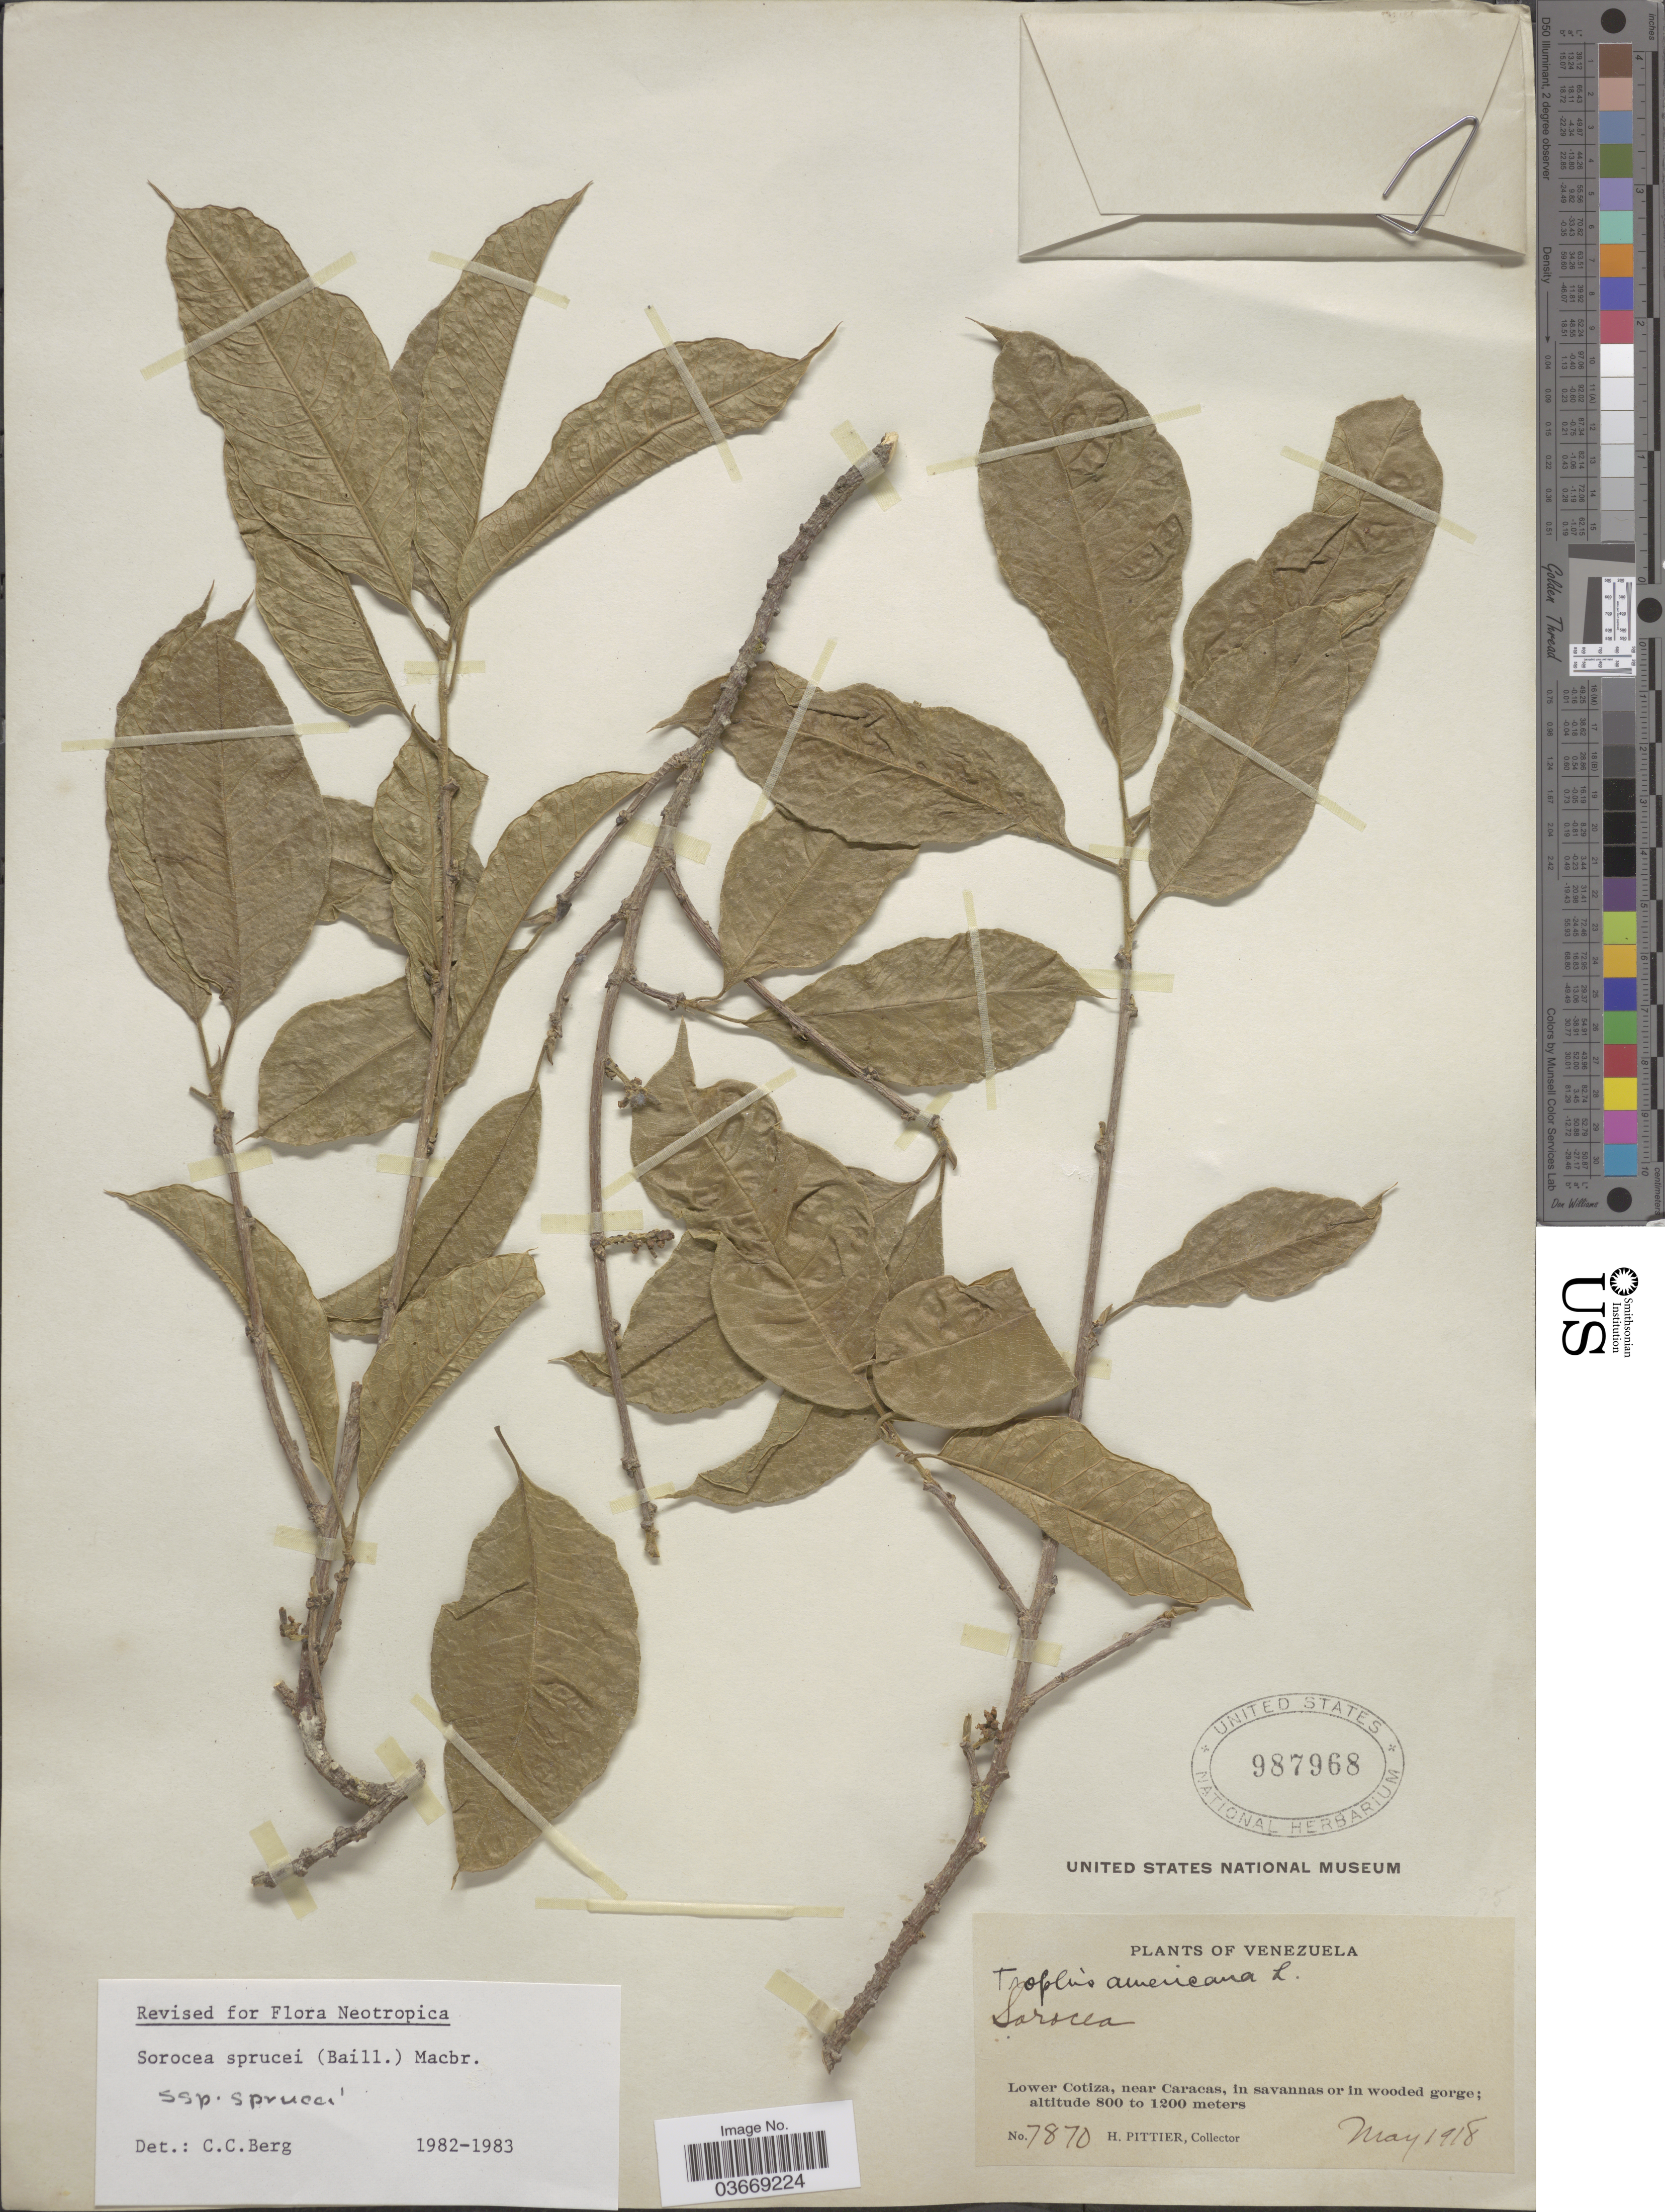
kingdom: Plantae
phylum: Tracheophyta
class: Magnoliopsida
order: Rosales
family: Moraceae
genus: Sorocea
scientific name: Sorocea sprucei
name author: (Baill.) J.F. Macbr.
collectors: H. F. Pittier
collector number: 7870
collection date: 1918-05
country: Venezuela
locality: Lower Cotiza, near Caracas, in savannas or in wooded gorge.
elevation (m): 800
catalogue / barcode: US 987968